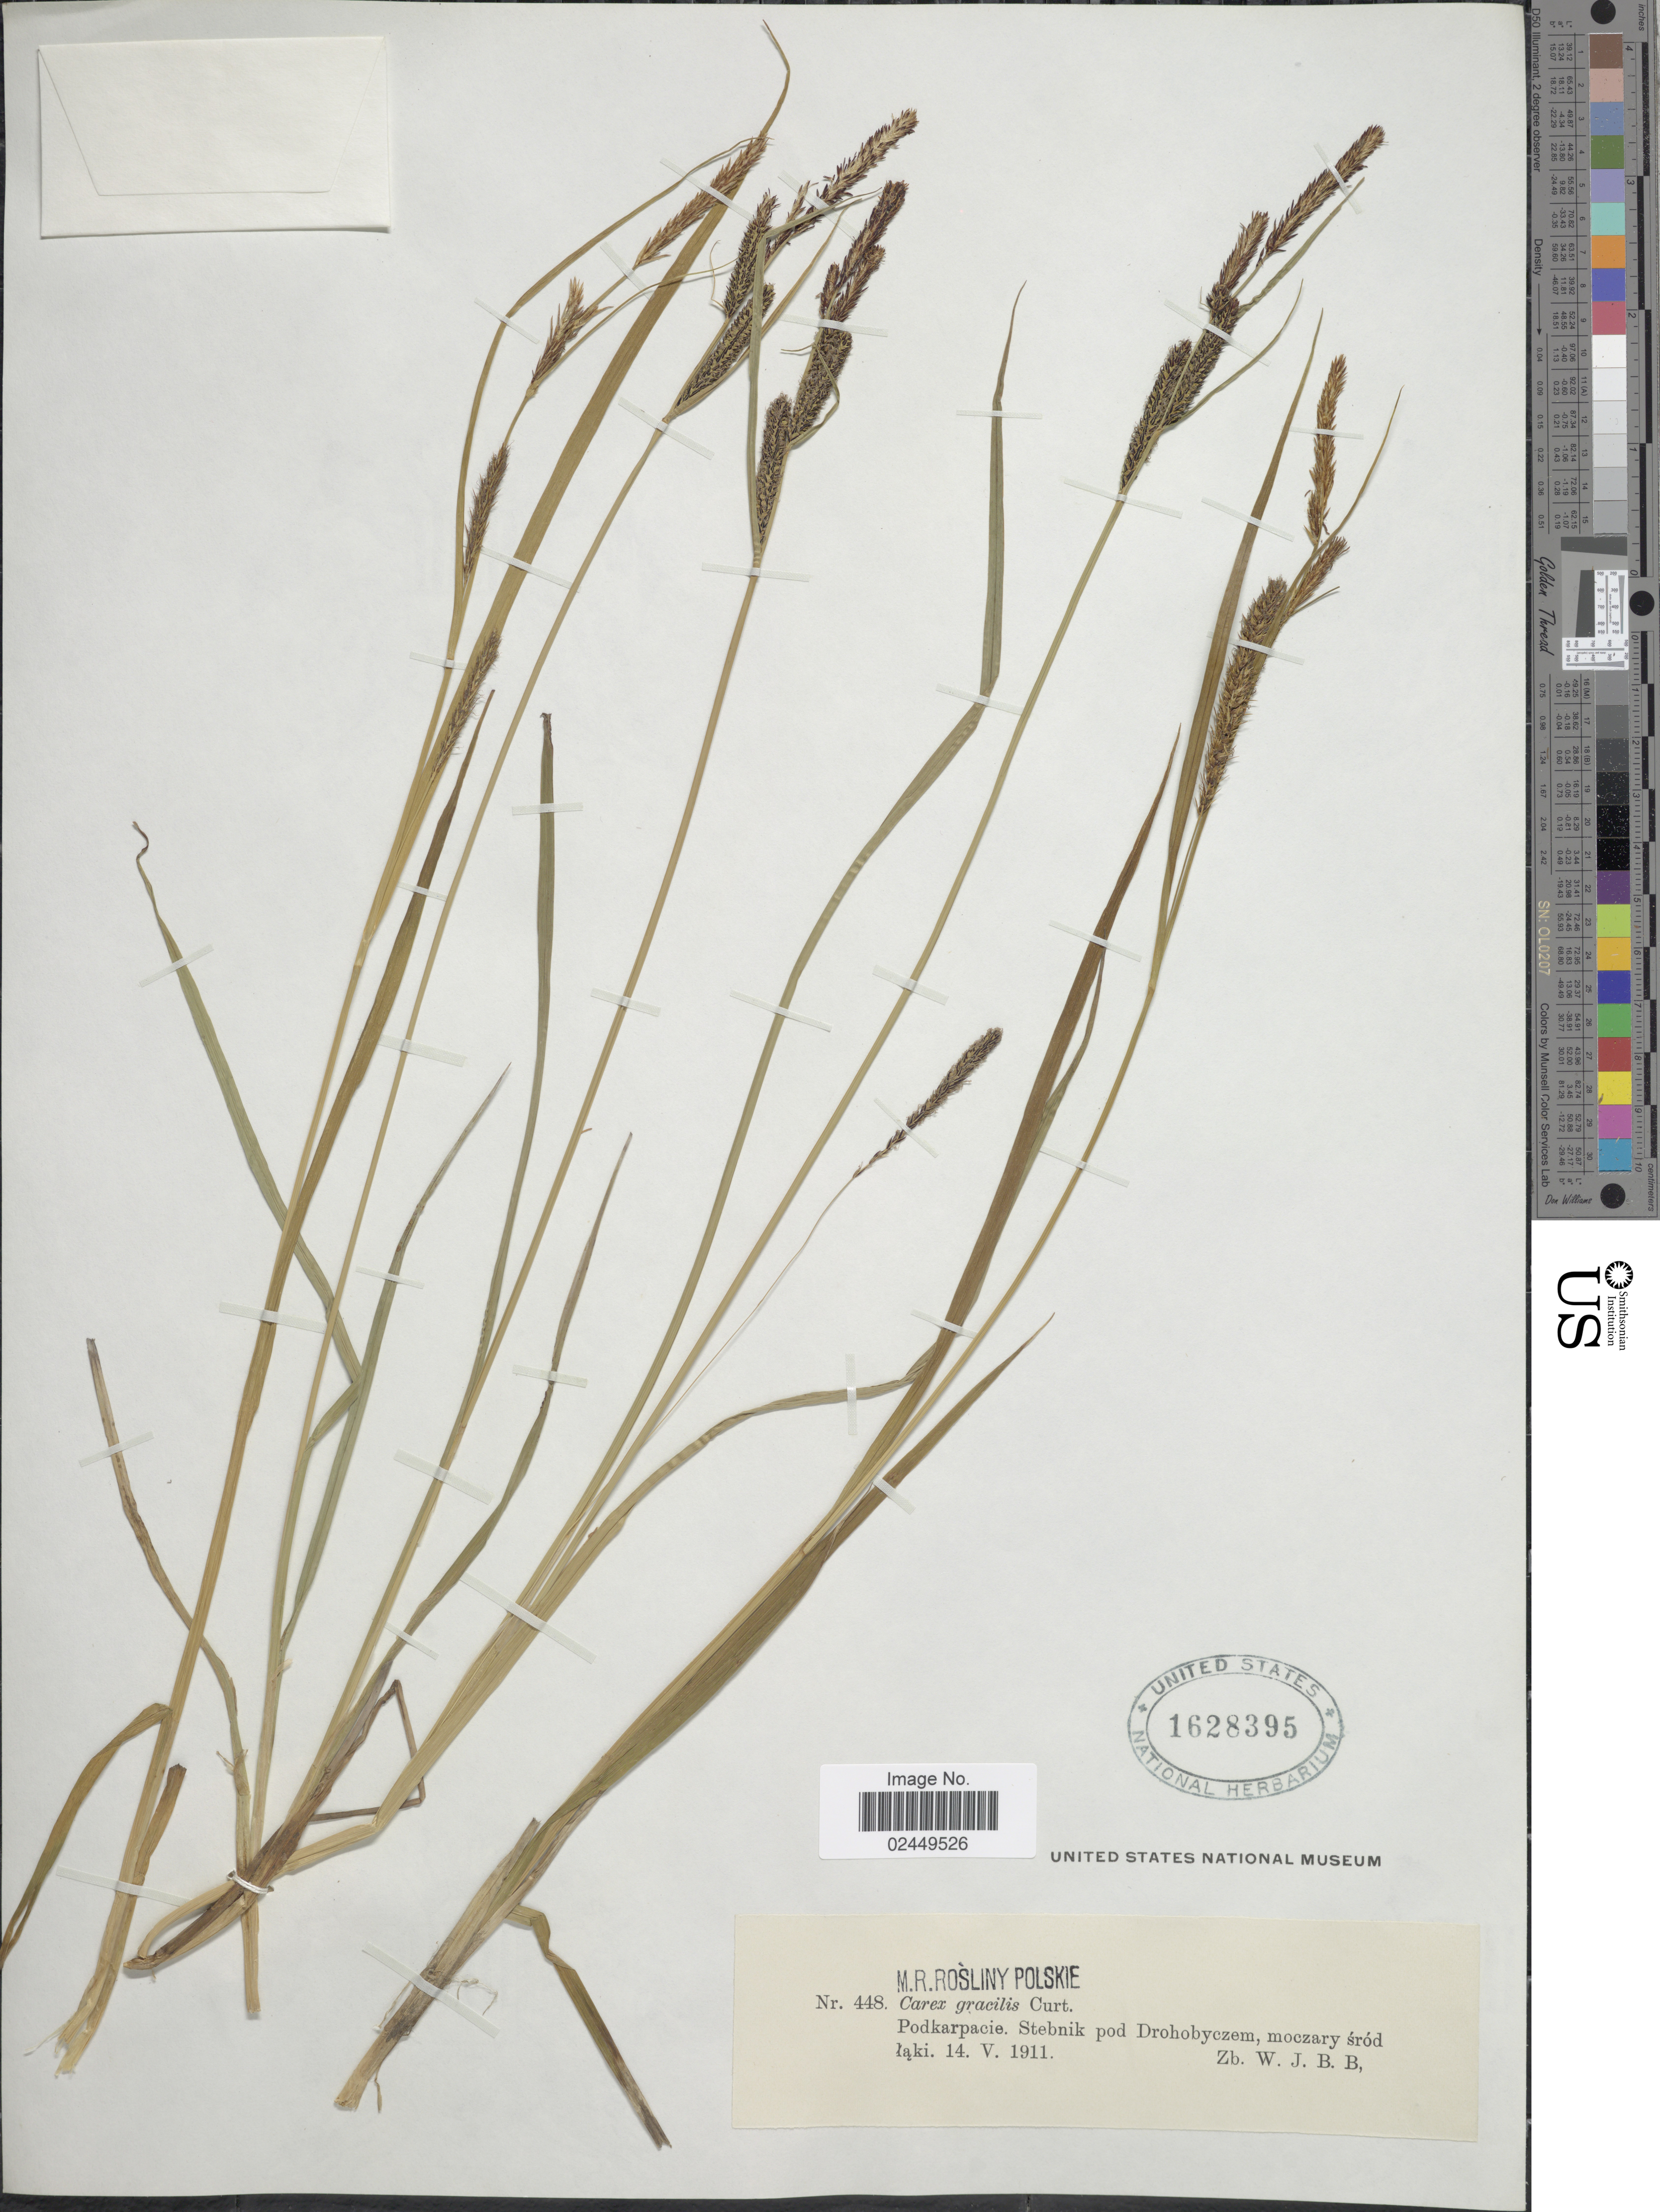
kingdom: Plantae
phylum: Tracheophyta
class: Liliopsida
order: Poales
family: Cyperaceae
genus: Carex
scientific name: Carex acuta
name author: L.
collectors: W. J. B. B.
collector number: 448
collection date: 1911-05-14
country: Poland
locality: Podkarpacie, Stebnik pod Drohobyczem, moczary srod laki.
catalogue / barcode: US 1628395